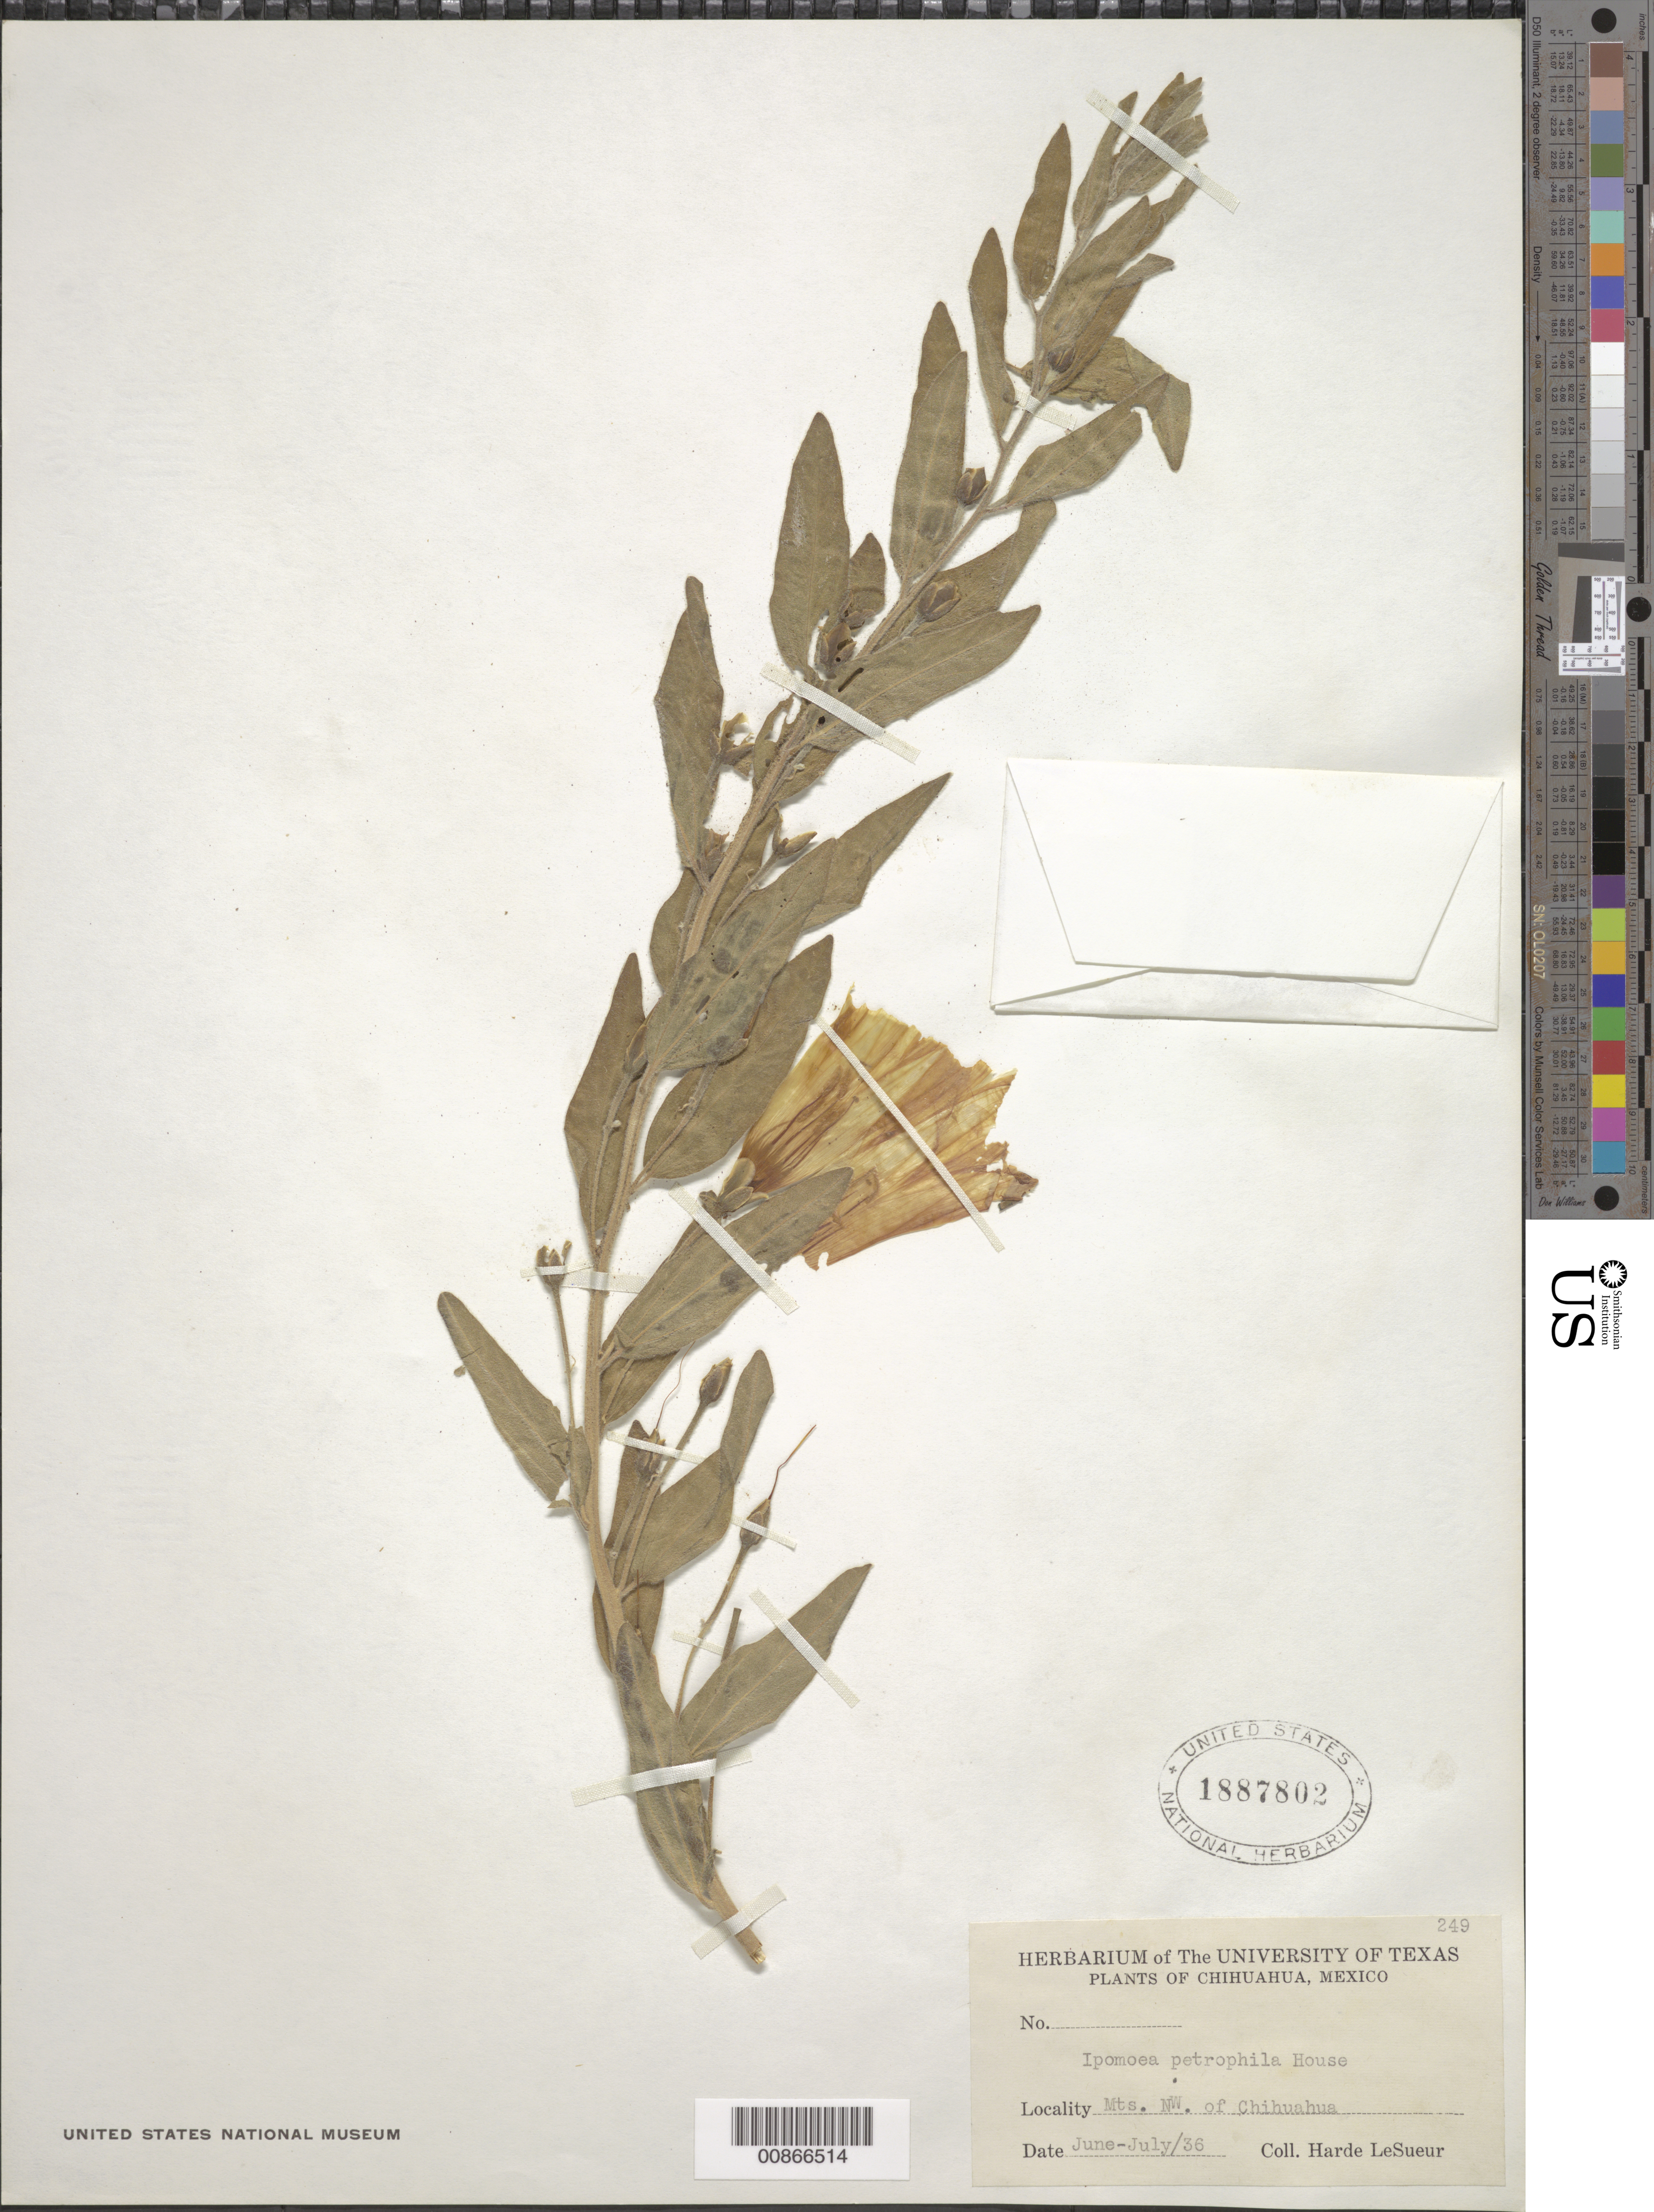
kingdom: Plantae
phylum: Tracheophyta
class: Magnoliopsida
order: Solanales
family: Convolvulaceae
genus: Ipomoea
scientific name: Ipomoea petrophila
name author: House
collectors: D. H. LeSueur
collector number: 249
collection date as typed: Jun 1936 to -- Jul 1936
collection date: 1936-06/1936-07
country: Mexico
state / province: Chihuahua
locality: Mts. NW of Chihuahua.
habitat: Mountains.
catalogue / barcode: US 1887802